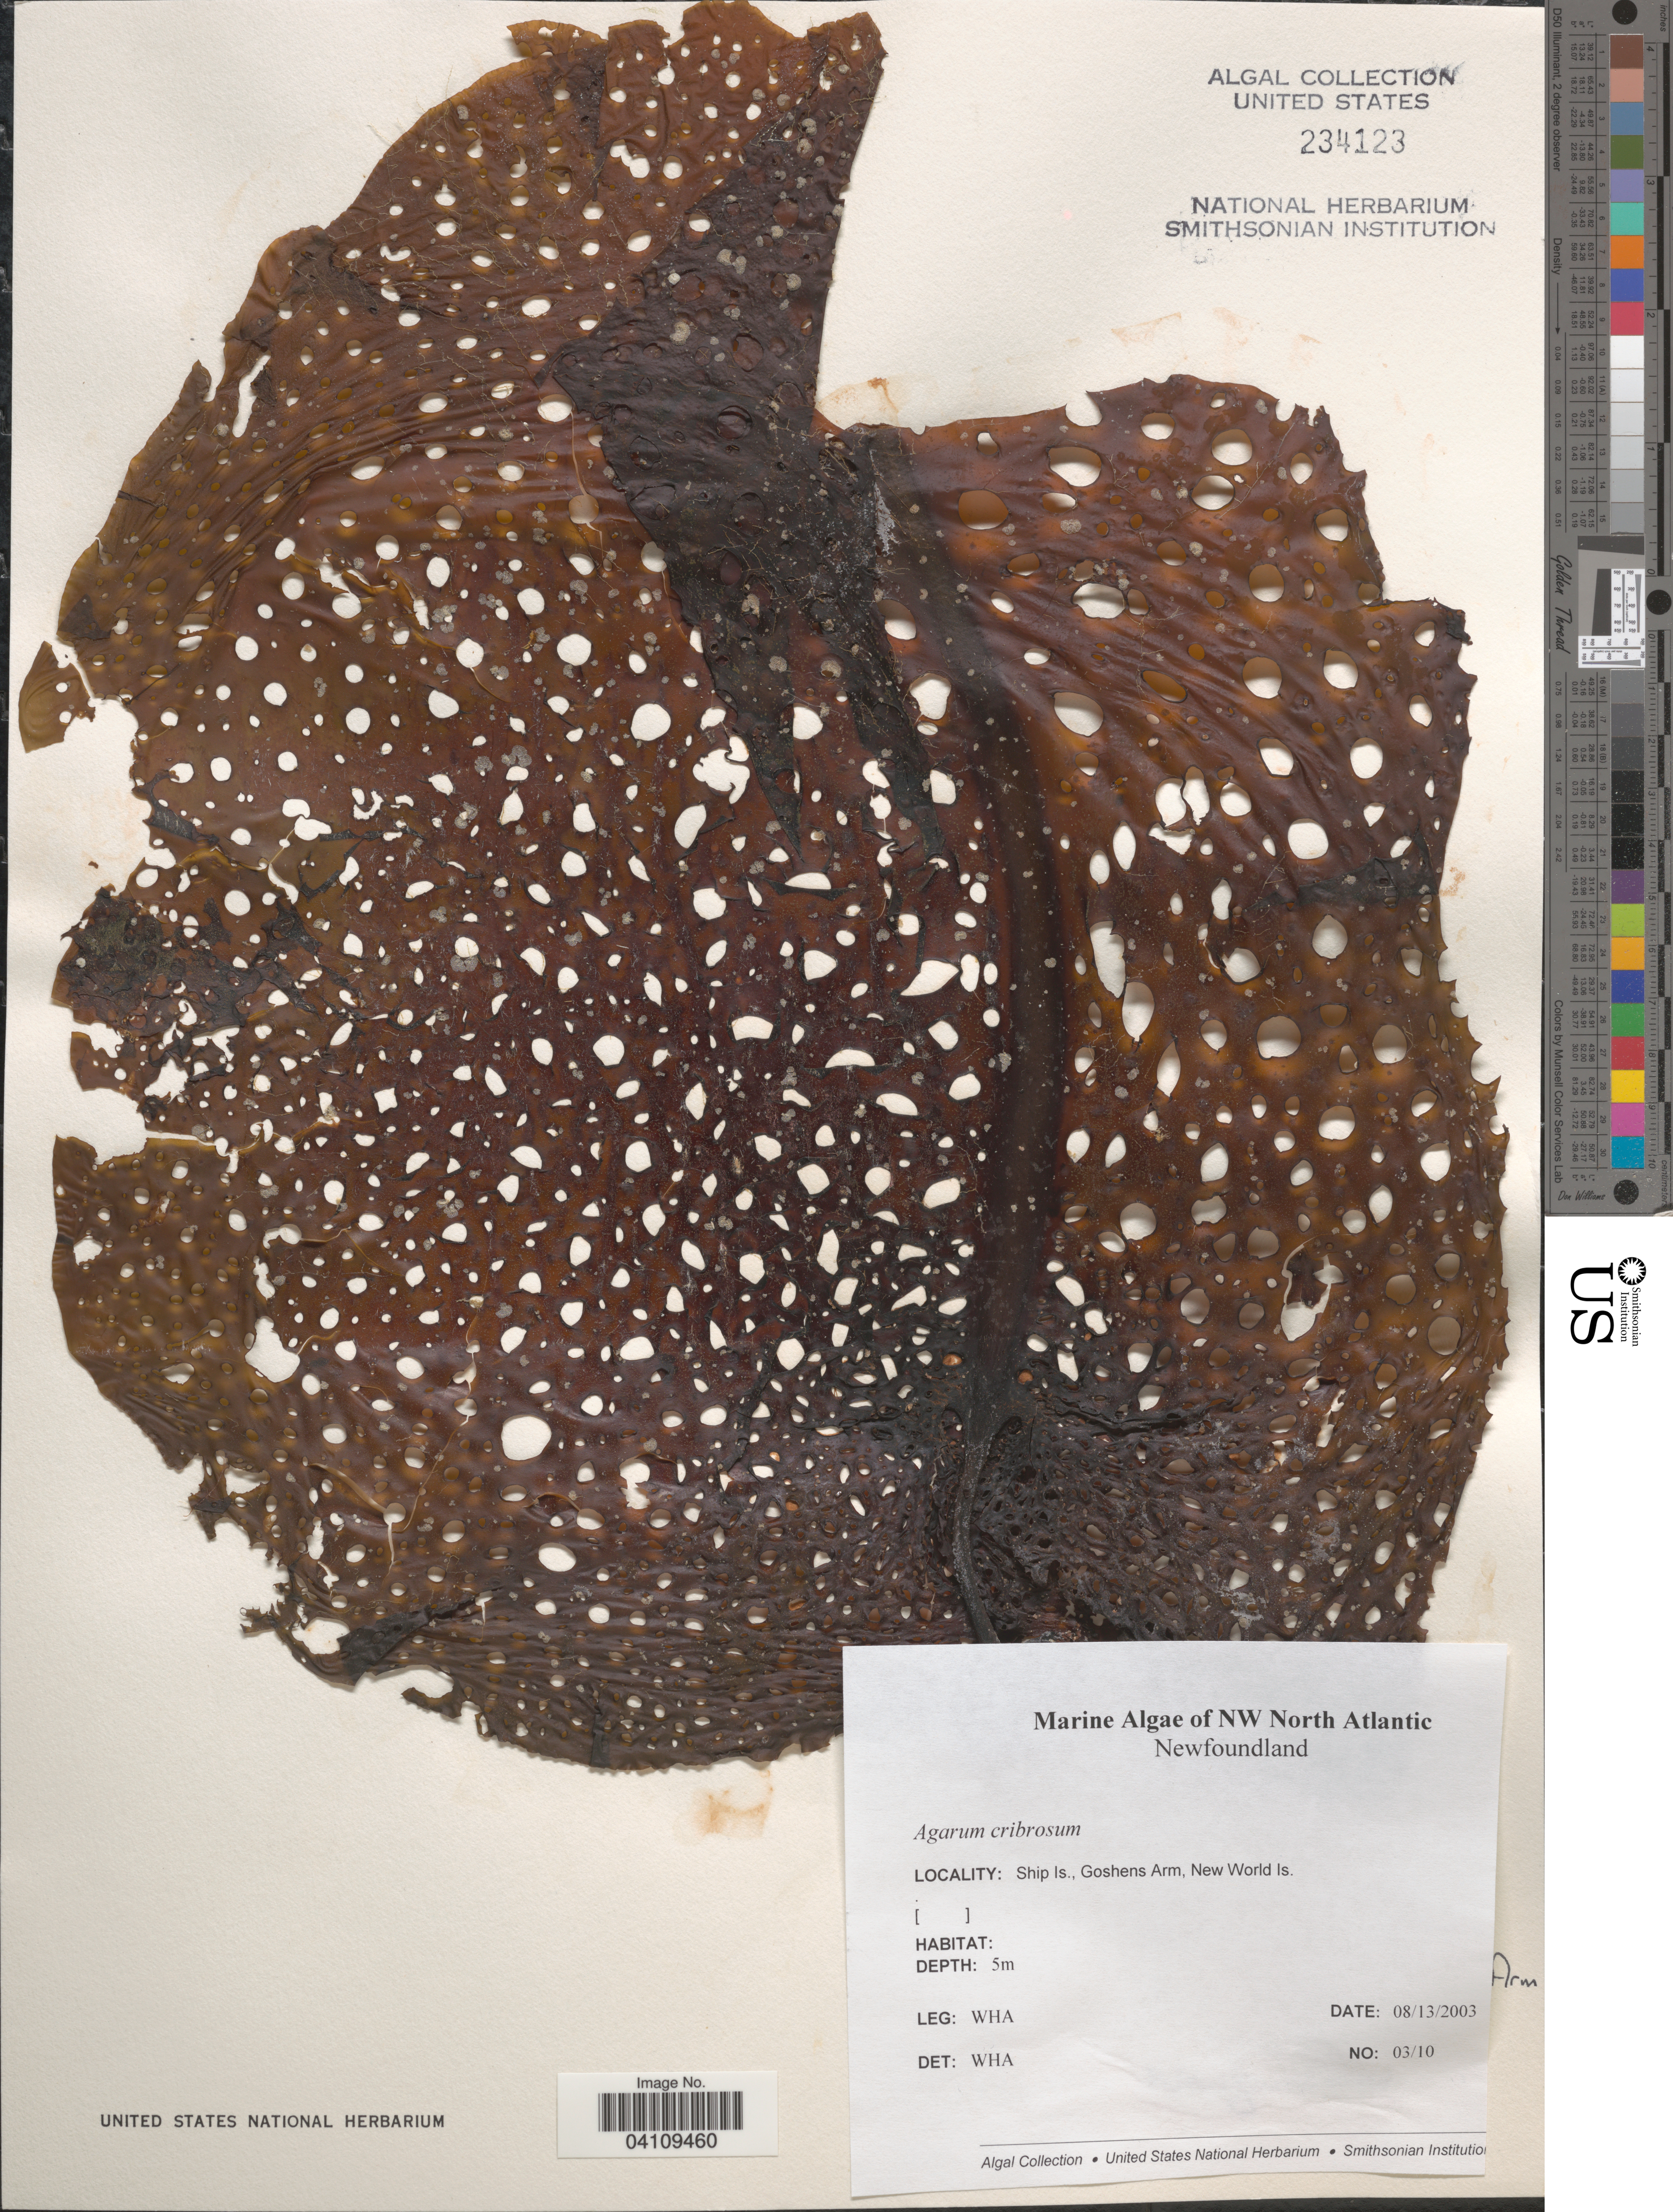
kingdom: Chromista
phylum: Ochrophyta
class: Phaeophyceae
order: Laminariales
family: Costariaceae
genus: Agarum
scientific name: Agarum clathratum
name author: Dumortier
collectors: W. H. Adey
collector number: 03/10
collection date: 2003-08-13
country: United States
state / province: Maine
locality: NW North Atlantic. Ship Is., Goshens Arm, New World Is.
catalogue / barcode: US 234123